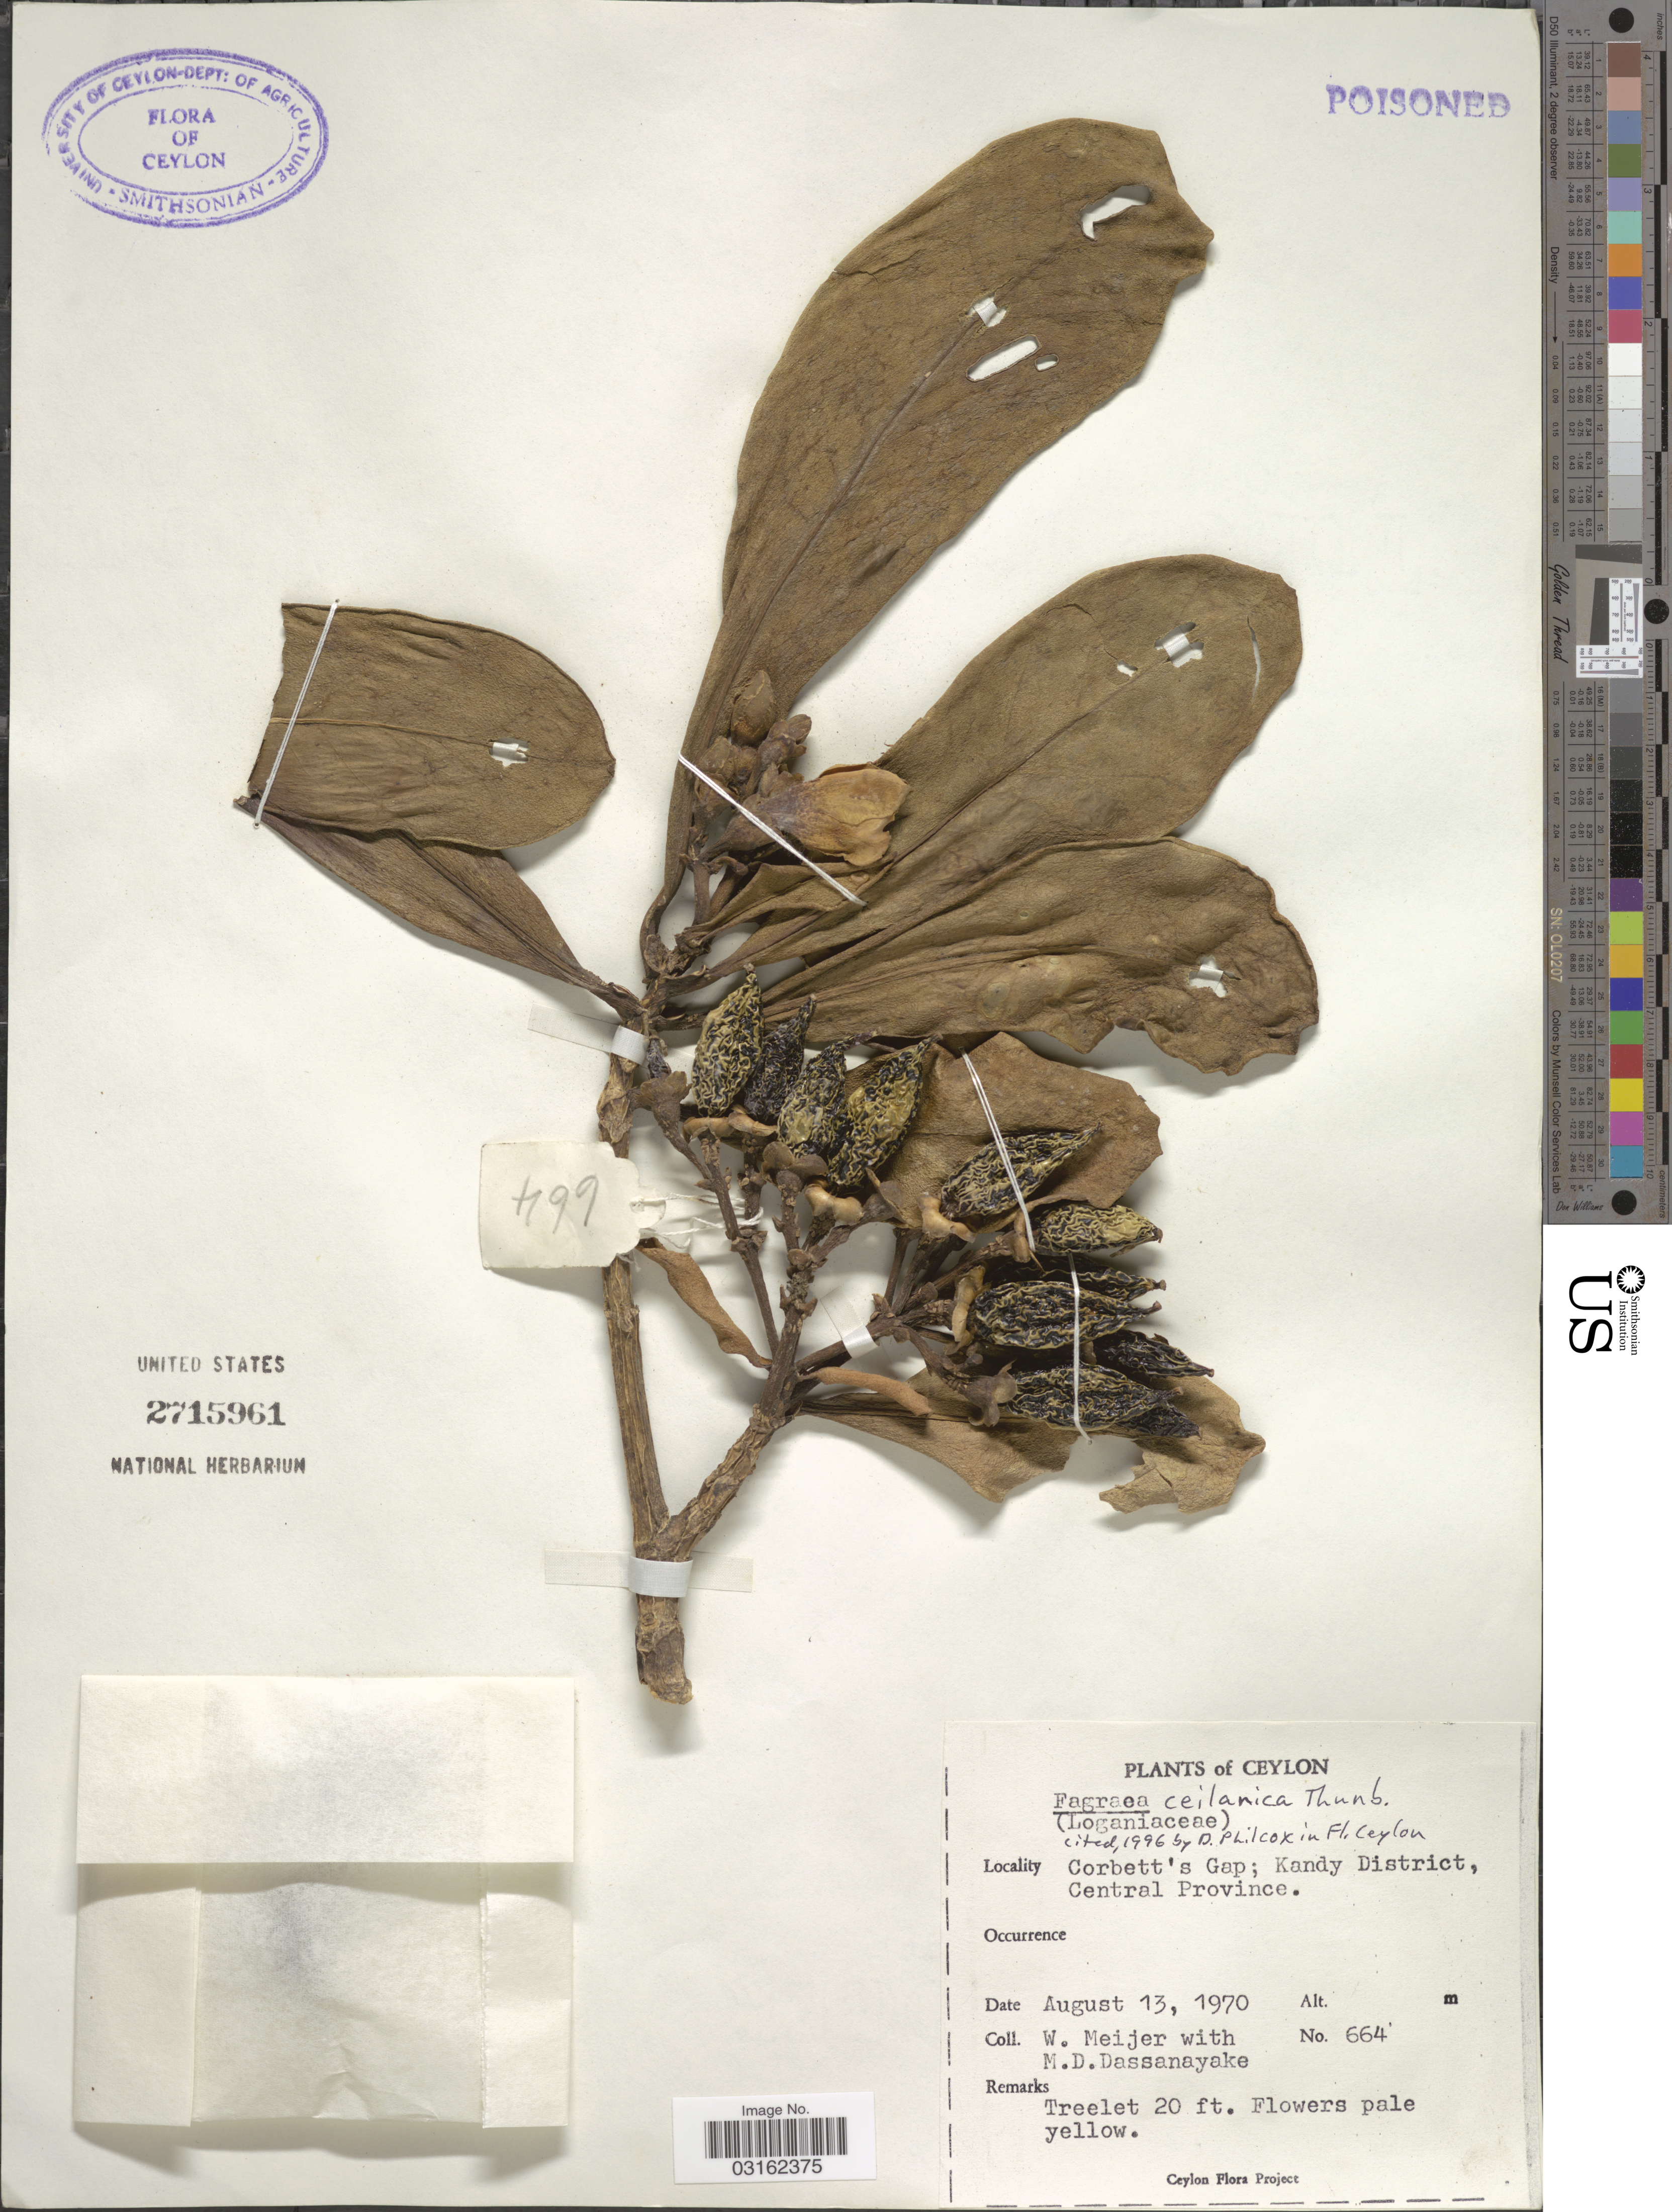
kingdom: Plantae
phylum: Tracheophyta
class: Magnoliopsida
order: Gentianales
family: Gentianaceae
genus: Fagraea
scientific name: Fagraea ceilanica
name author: Thunb.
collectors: W. Meijer & M. D. Dassanayake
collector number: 664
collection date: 1970-08-13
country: Sri Lanka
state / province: Central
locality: Ceylon, Corbett's Gap; Kandy District.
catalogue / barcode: US 2715961